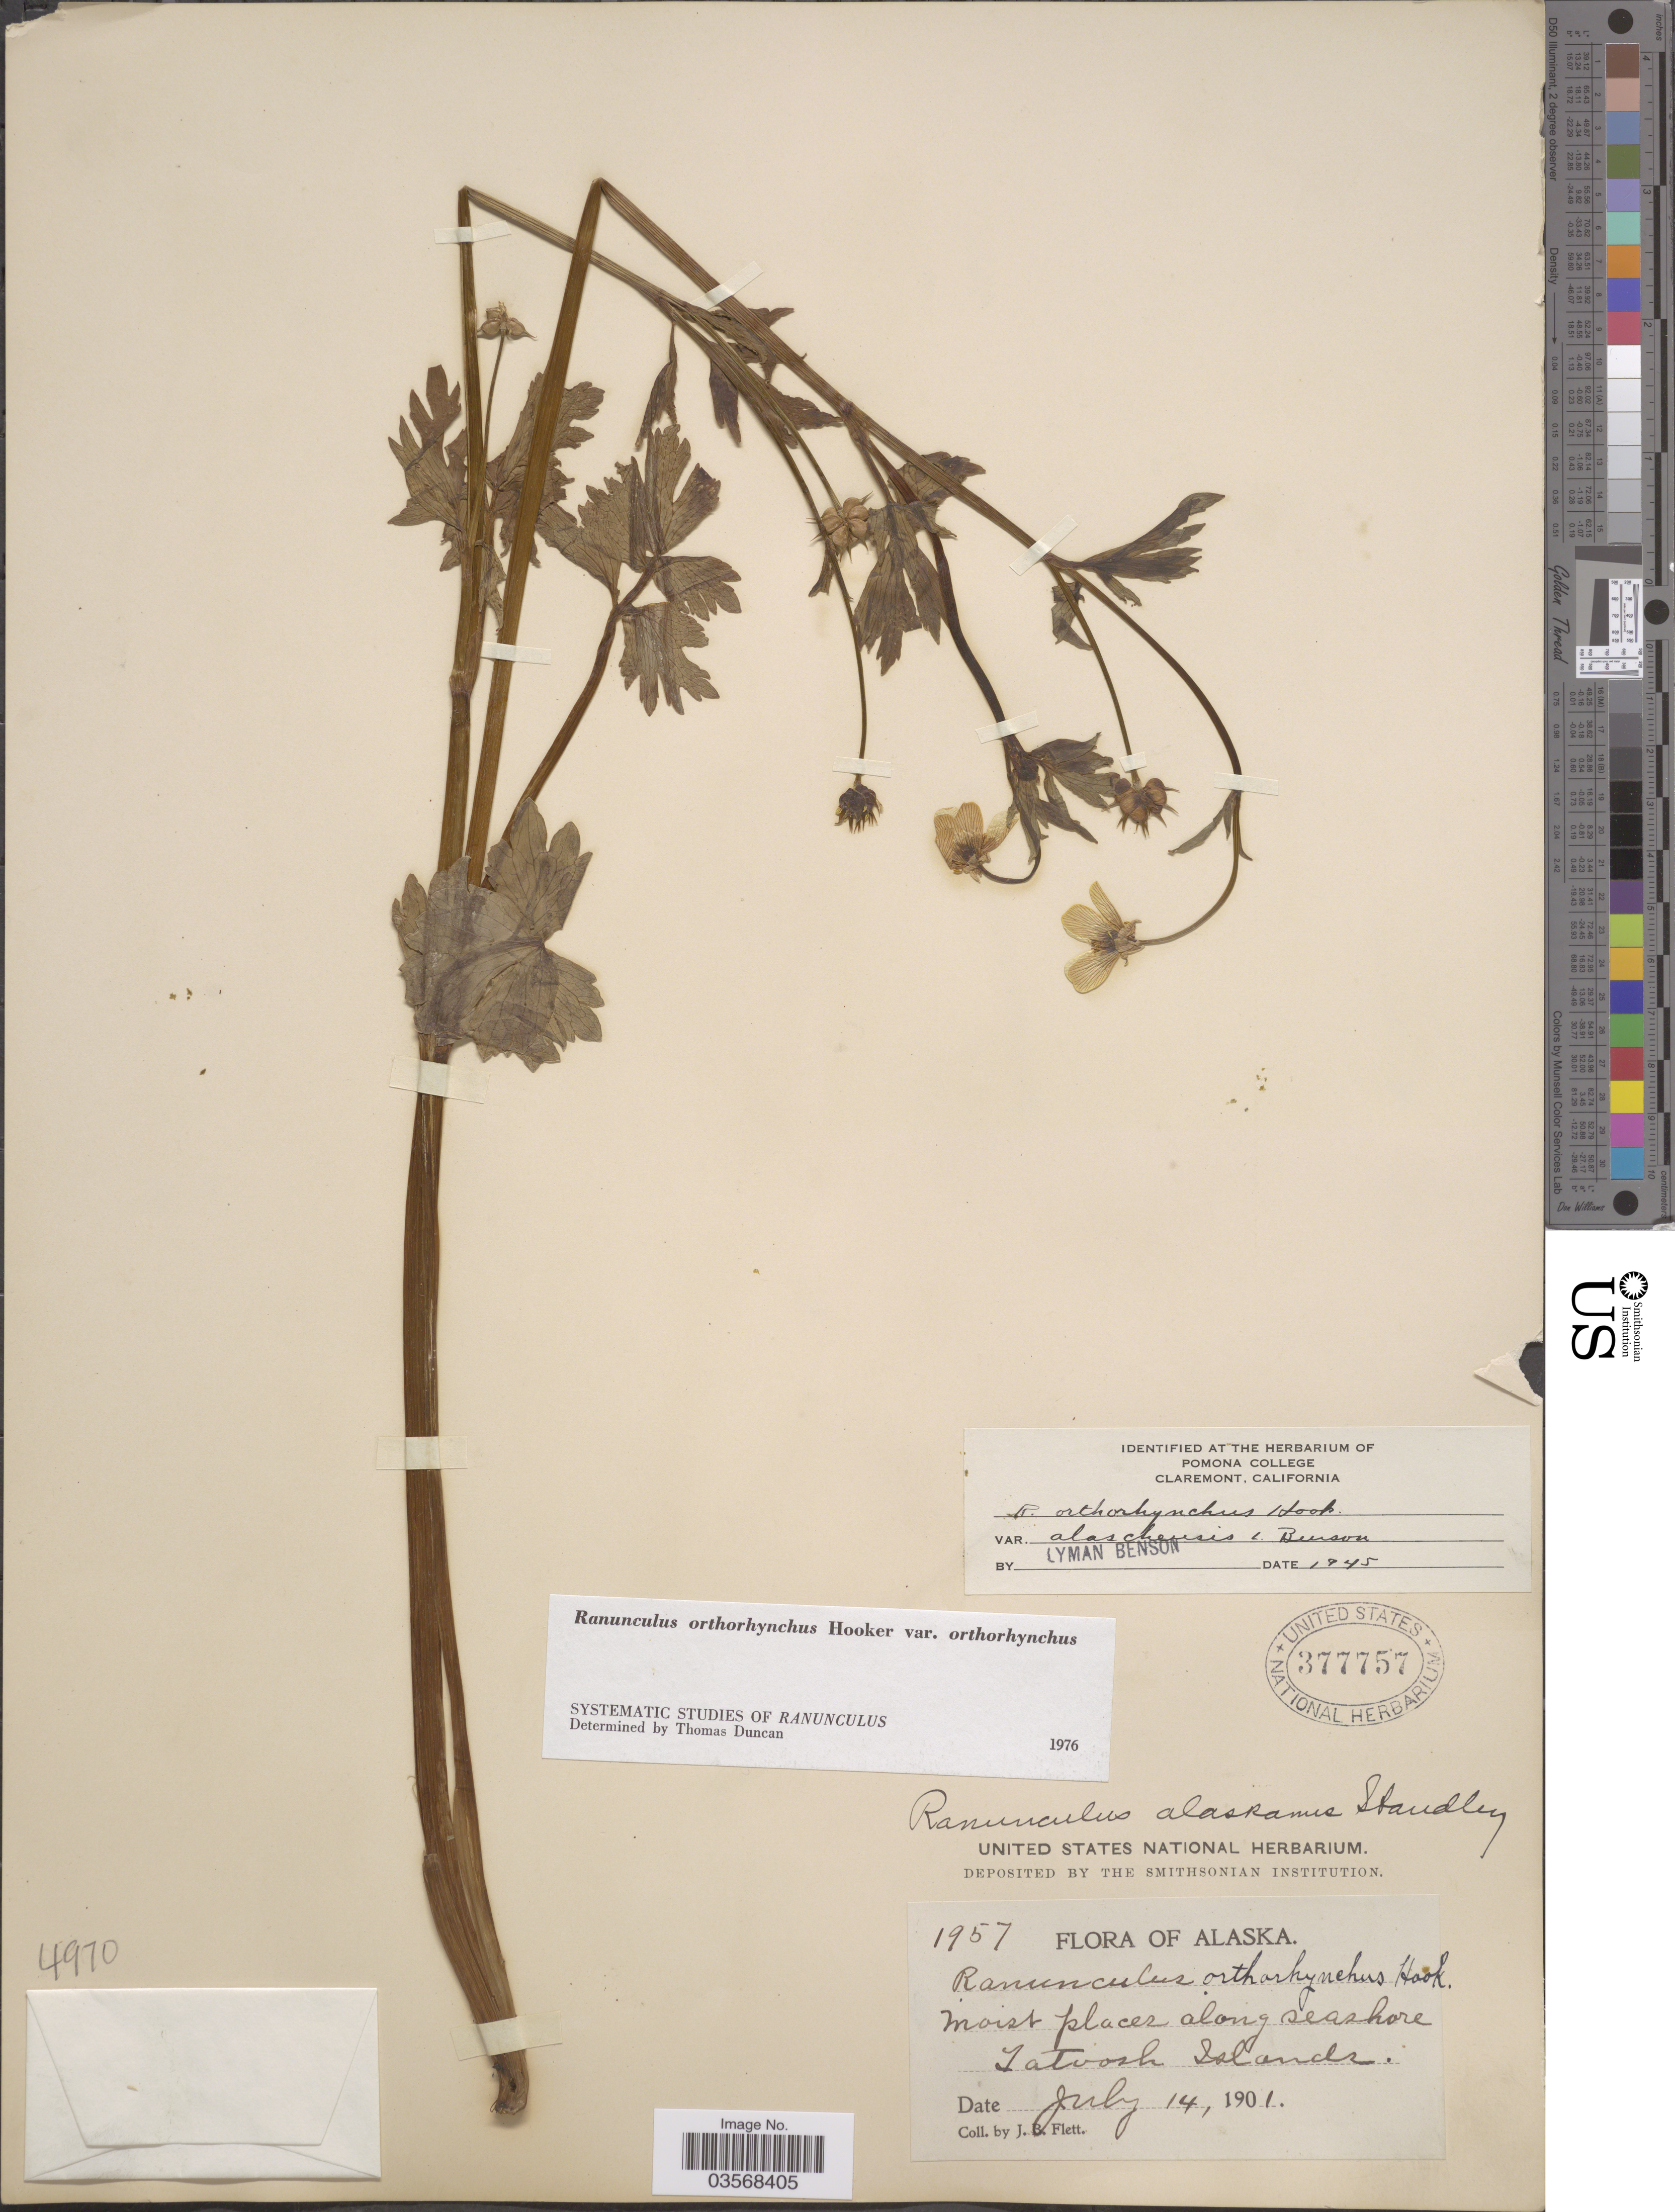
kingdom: Plantae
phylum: Tracheophyta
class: Magnoliopsida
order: Ranunculales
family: Ranunculaceae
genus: Ranunculus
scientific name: Ranunculus orthorhynchus var. orthorhynchus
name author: Hook.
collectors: J. Flett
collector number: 1957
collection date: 1901-07-14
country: United States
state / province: Alaska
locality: Tatoosh Islands.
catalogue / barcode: US 377757